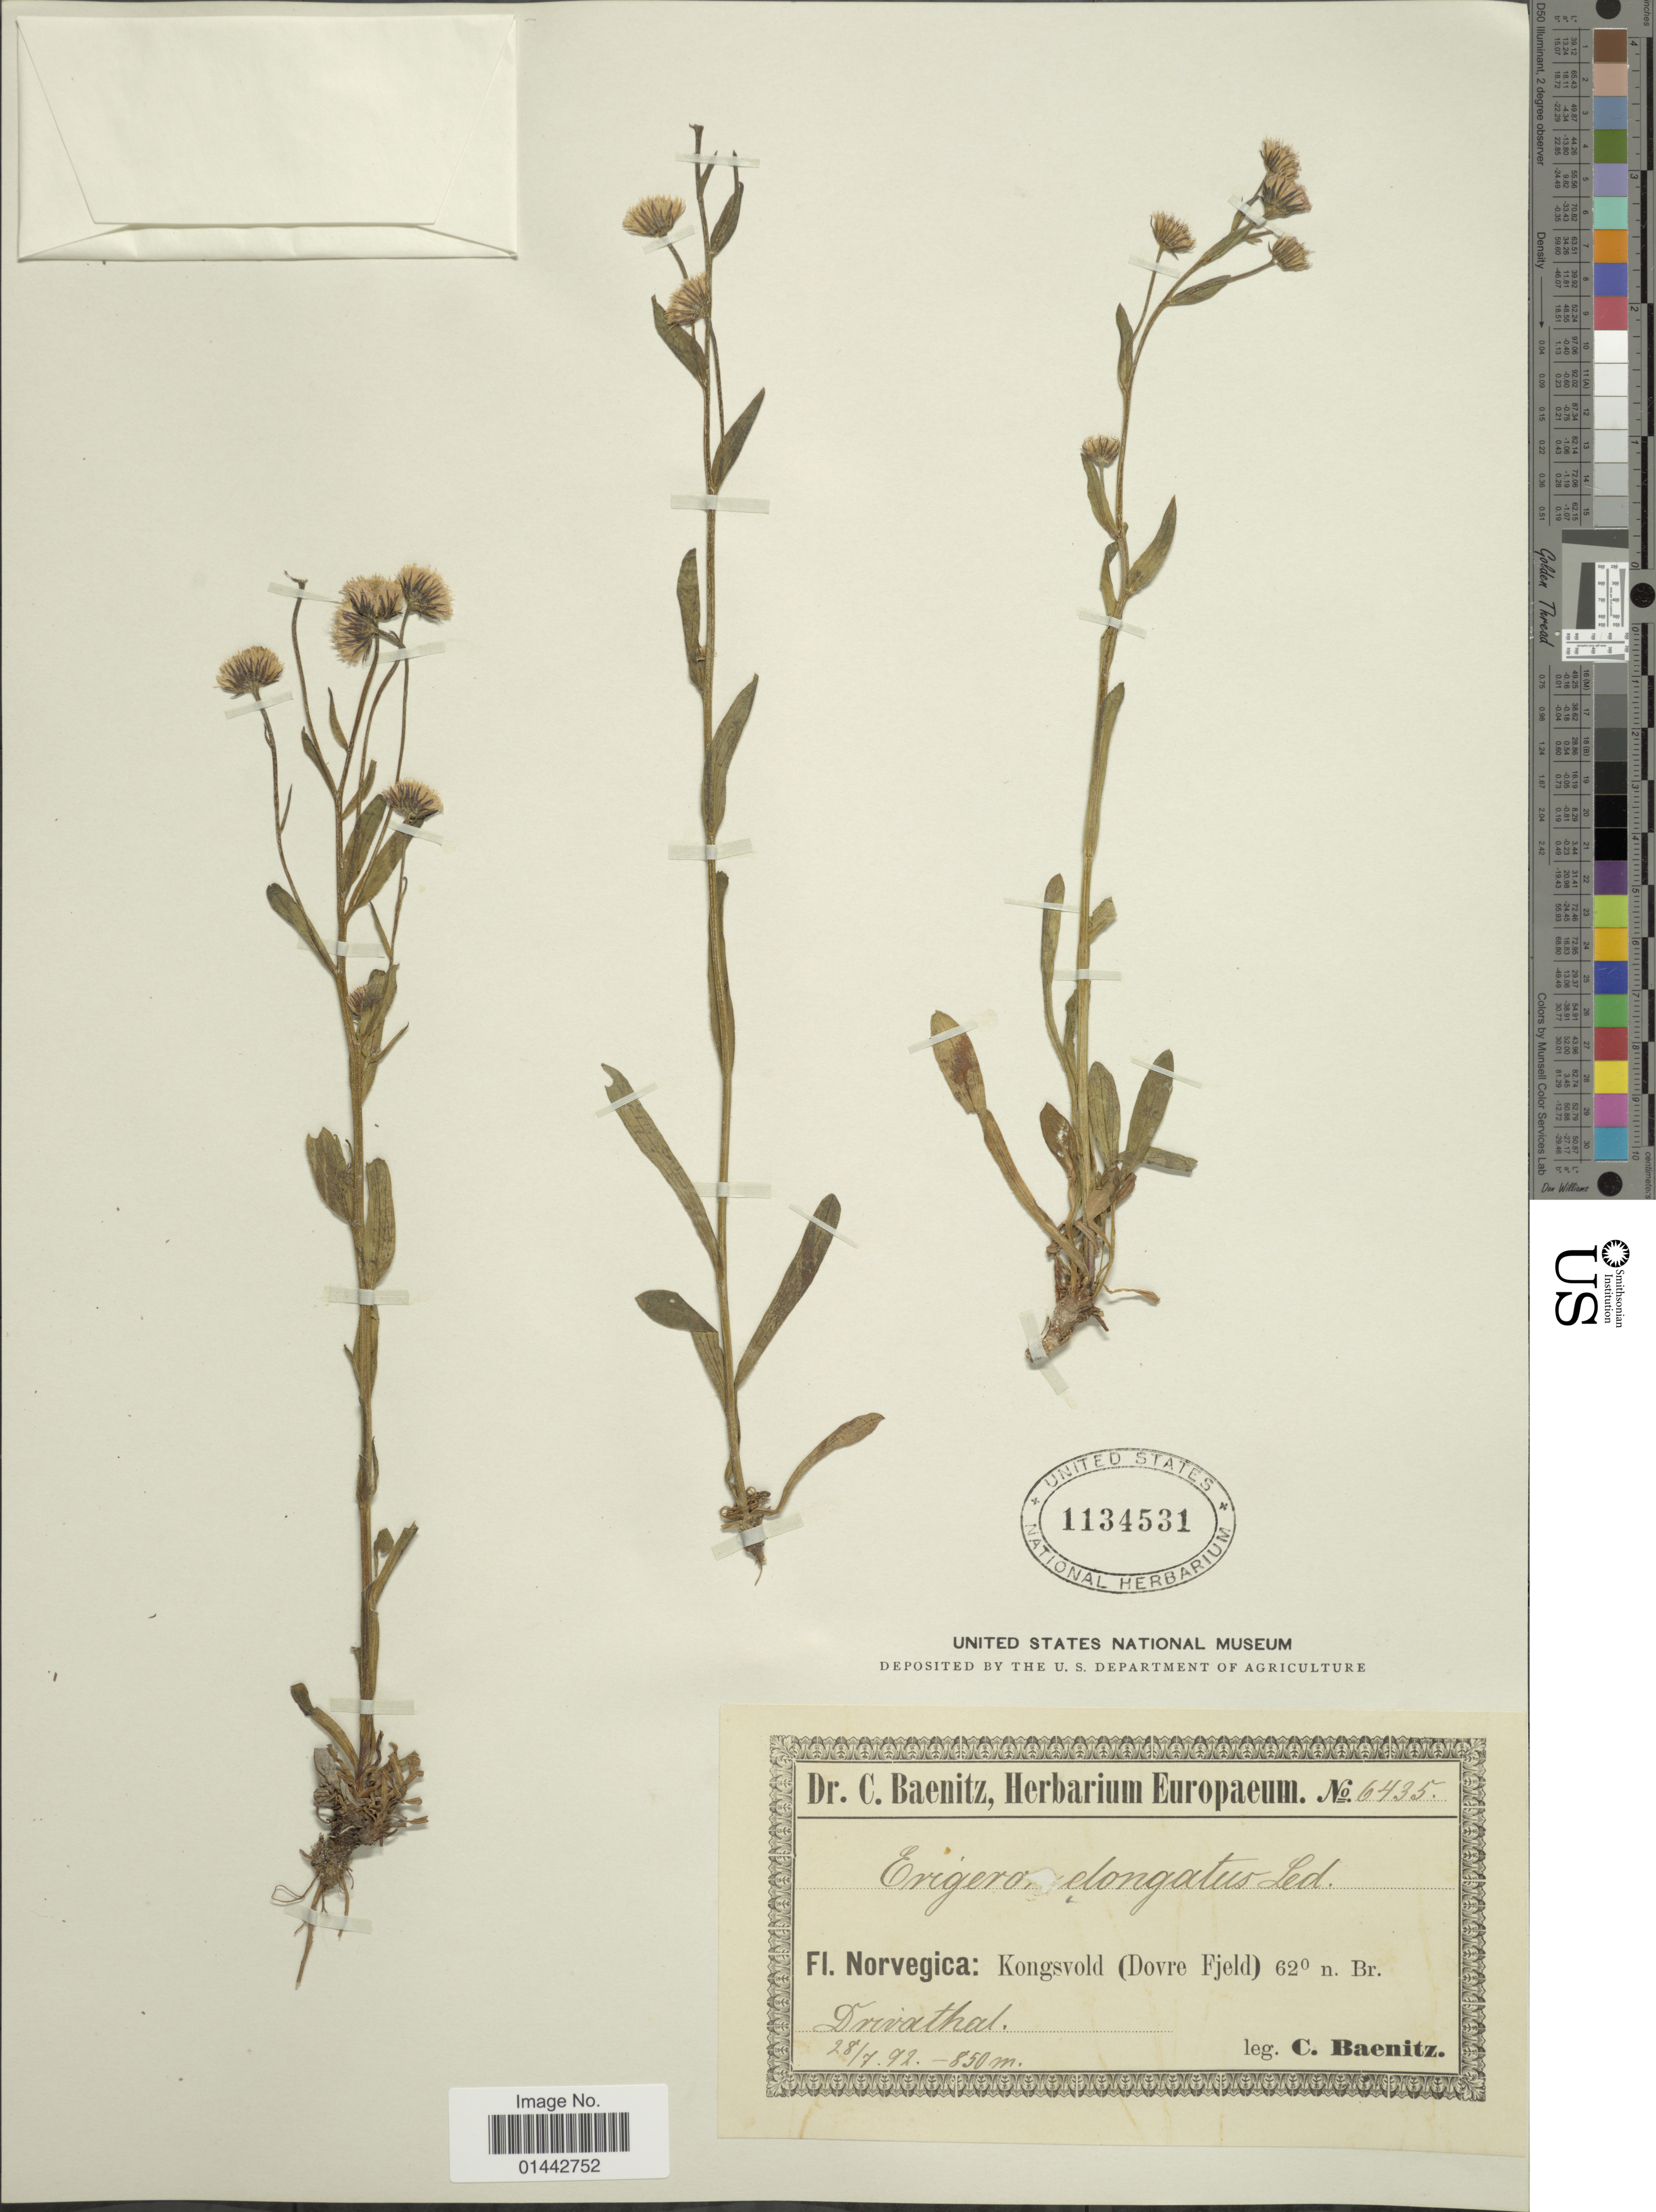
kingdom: Plantae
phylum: Tracheophyta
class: Magnoliopsida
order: Asterales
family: Asteraceae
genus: Erigeron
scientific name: Erigeron elongatus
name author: Ledeb.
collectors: C. G. Baenitz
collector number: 6435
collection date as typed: Transcribed d/m/y: 28/7/92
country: Norway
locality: Kongsvold (Dovre Fjeld) 62 degrees n. Br., Drivathal.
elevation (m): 850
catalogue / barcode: US 1134531